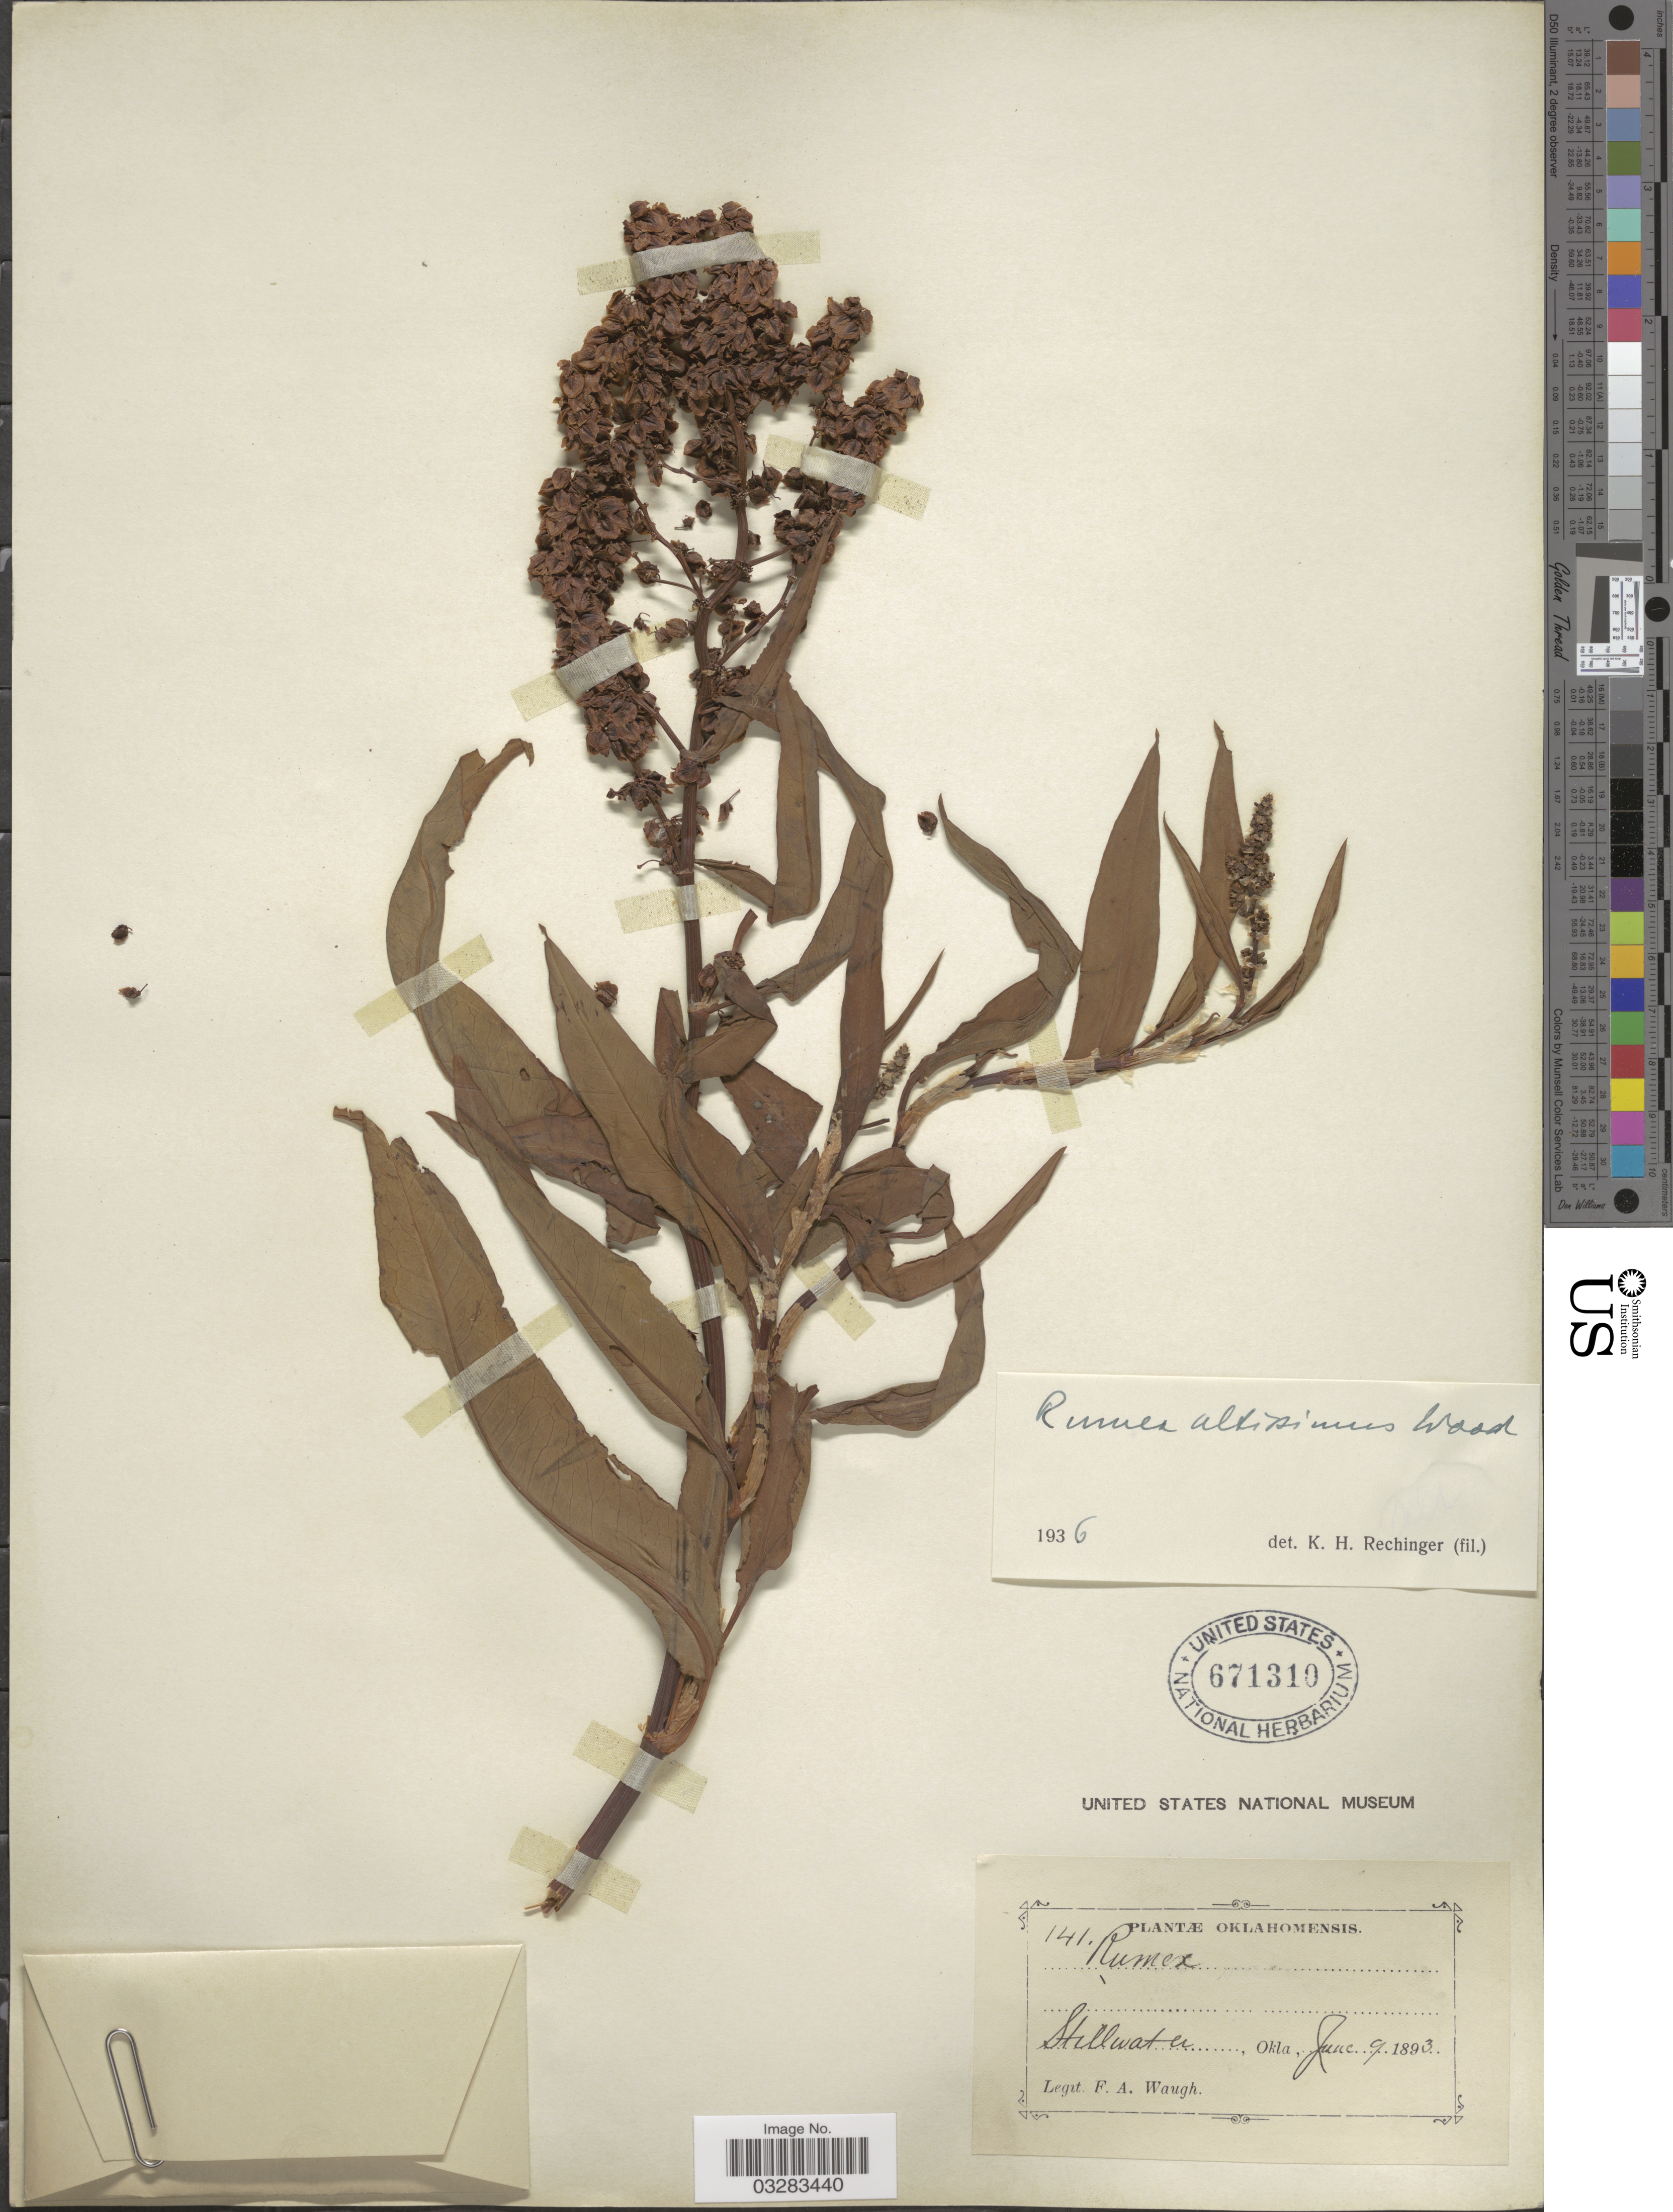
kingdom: Plantae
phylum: Tracheophyta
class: Magnoliopsida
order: Caryophyllales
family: Polygonaceae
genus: Rumex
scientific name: Rumex altissimus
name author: Alph. Wood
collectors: F. Waugh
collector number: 141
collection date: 1893-06-09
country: United States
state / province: Oklahoma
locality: Stillwater.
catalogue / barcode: US 671310